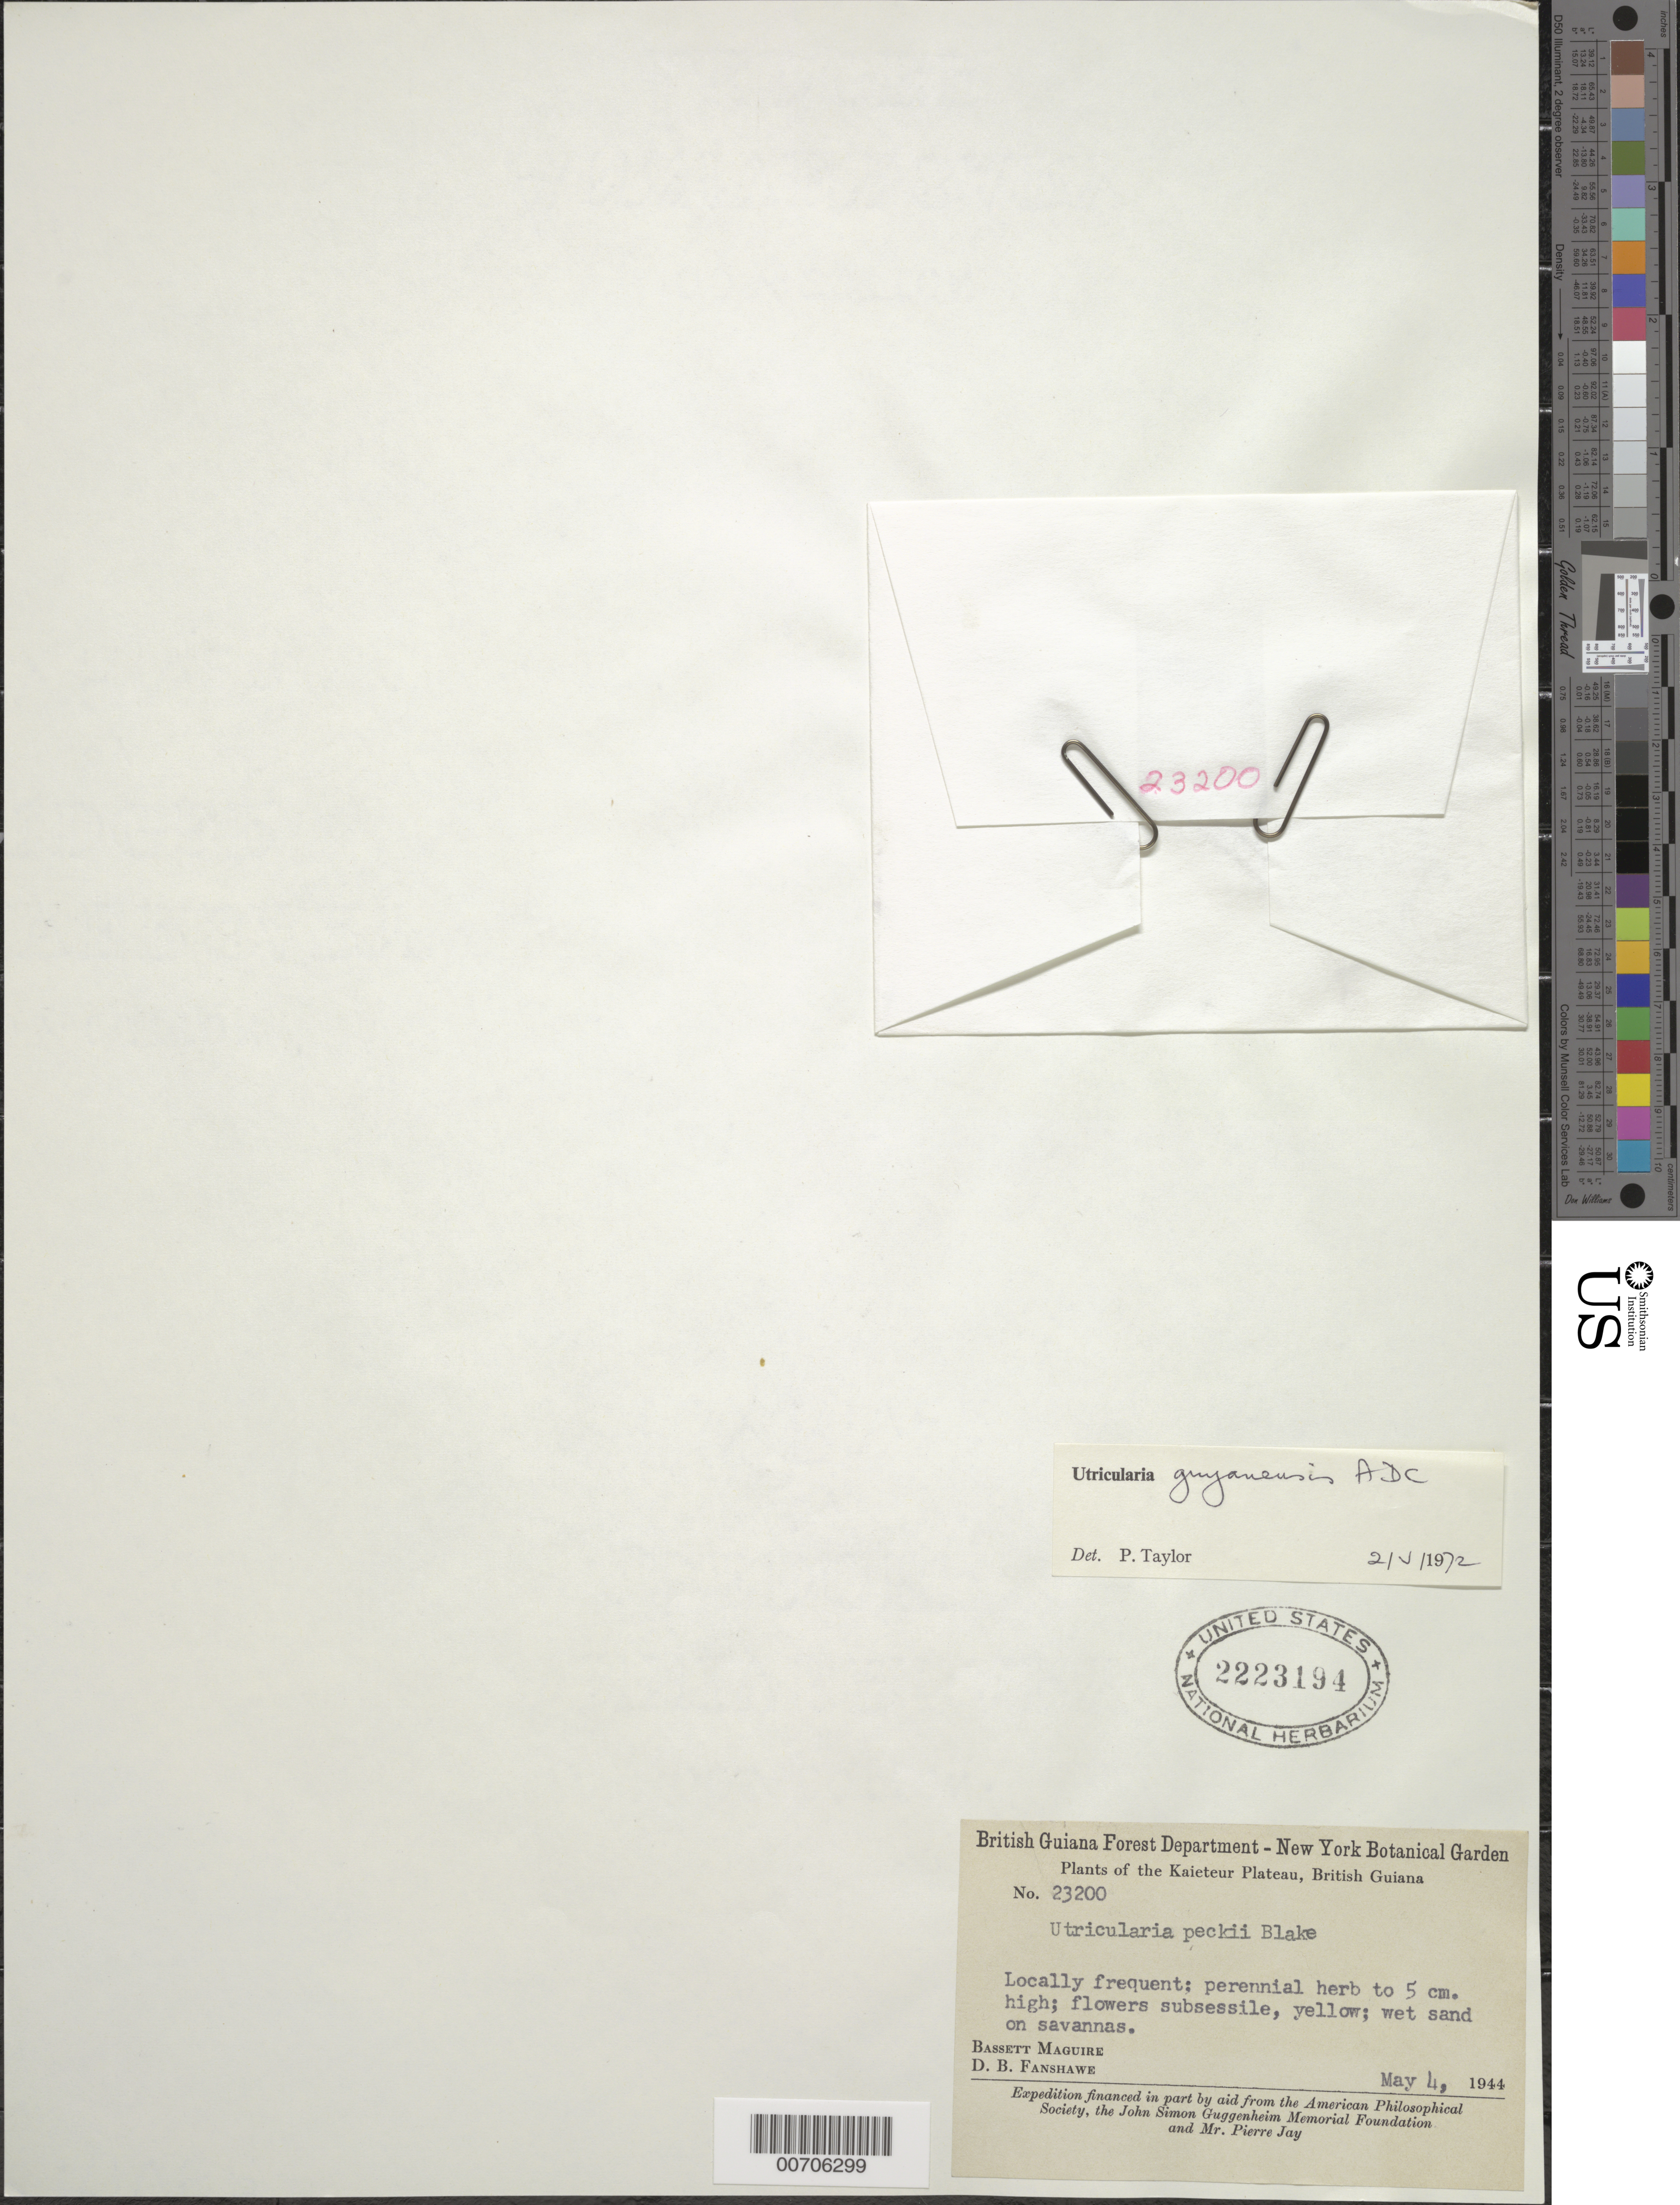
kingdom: Plantae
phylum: Tracheophyta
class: Magnoliopsida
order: Lamiales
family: Lentibulariaceae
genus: Utricularia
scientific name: Utricularia guyanensis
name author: A. DC.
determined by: Taylor, P.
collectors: B. Maguire & D. B. Fanshawe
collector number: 23200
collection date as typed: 4-May-44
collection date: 1944-05-04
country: Guyana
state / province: Potaro-Siparuni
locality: Kaieteur Plateau, Kaieteur Savannas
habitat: Savanna; wet sand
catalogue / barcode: US 2223194